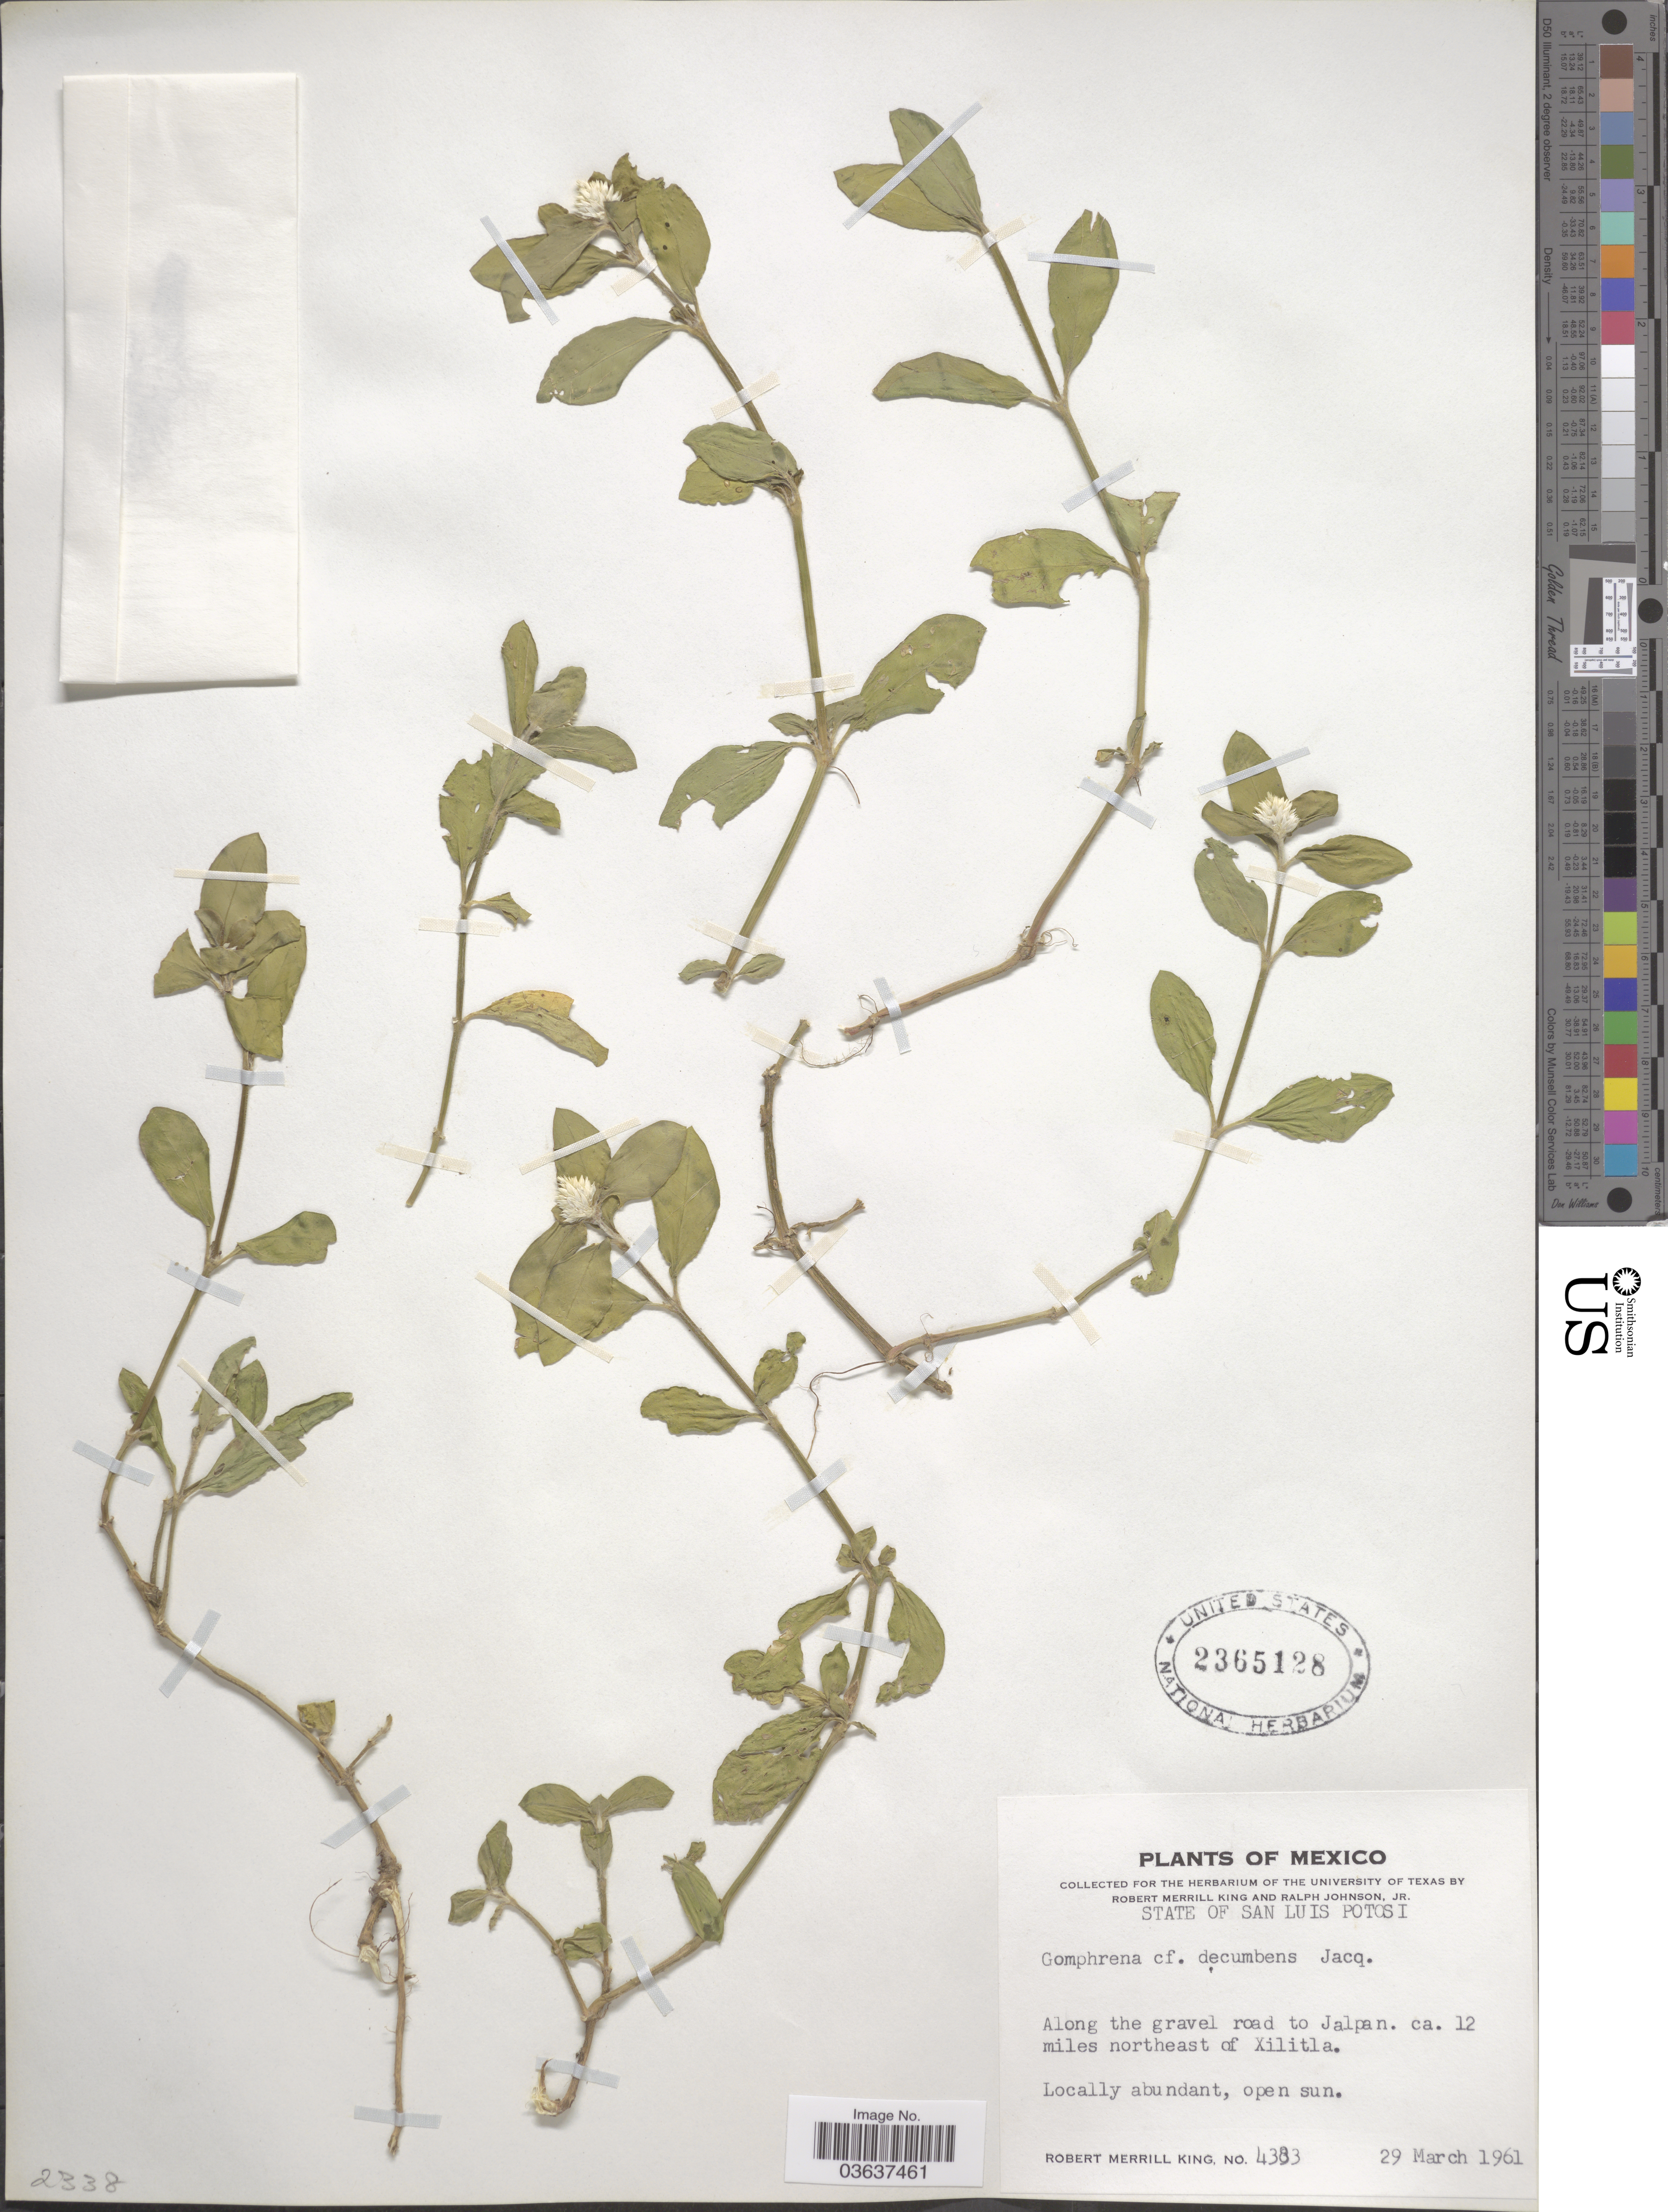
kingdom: Plantae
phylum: Tracheophyta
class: Magnoliopsida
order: Caryophyllales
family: Amaranthaceae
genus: Gomphrena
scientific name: Gomphrena decumbens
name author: Jacq.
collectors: R. M. King & R. Johnson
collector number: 4383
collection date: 1961-03-29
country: Mexico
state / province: San Luis Potosí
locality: Along the gravel road to Jalpan. ca. 12 miles northeast of Xilitla.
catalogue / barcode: US 2365128